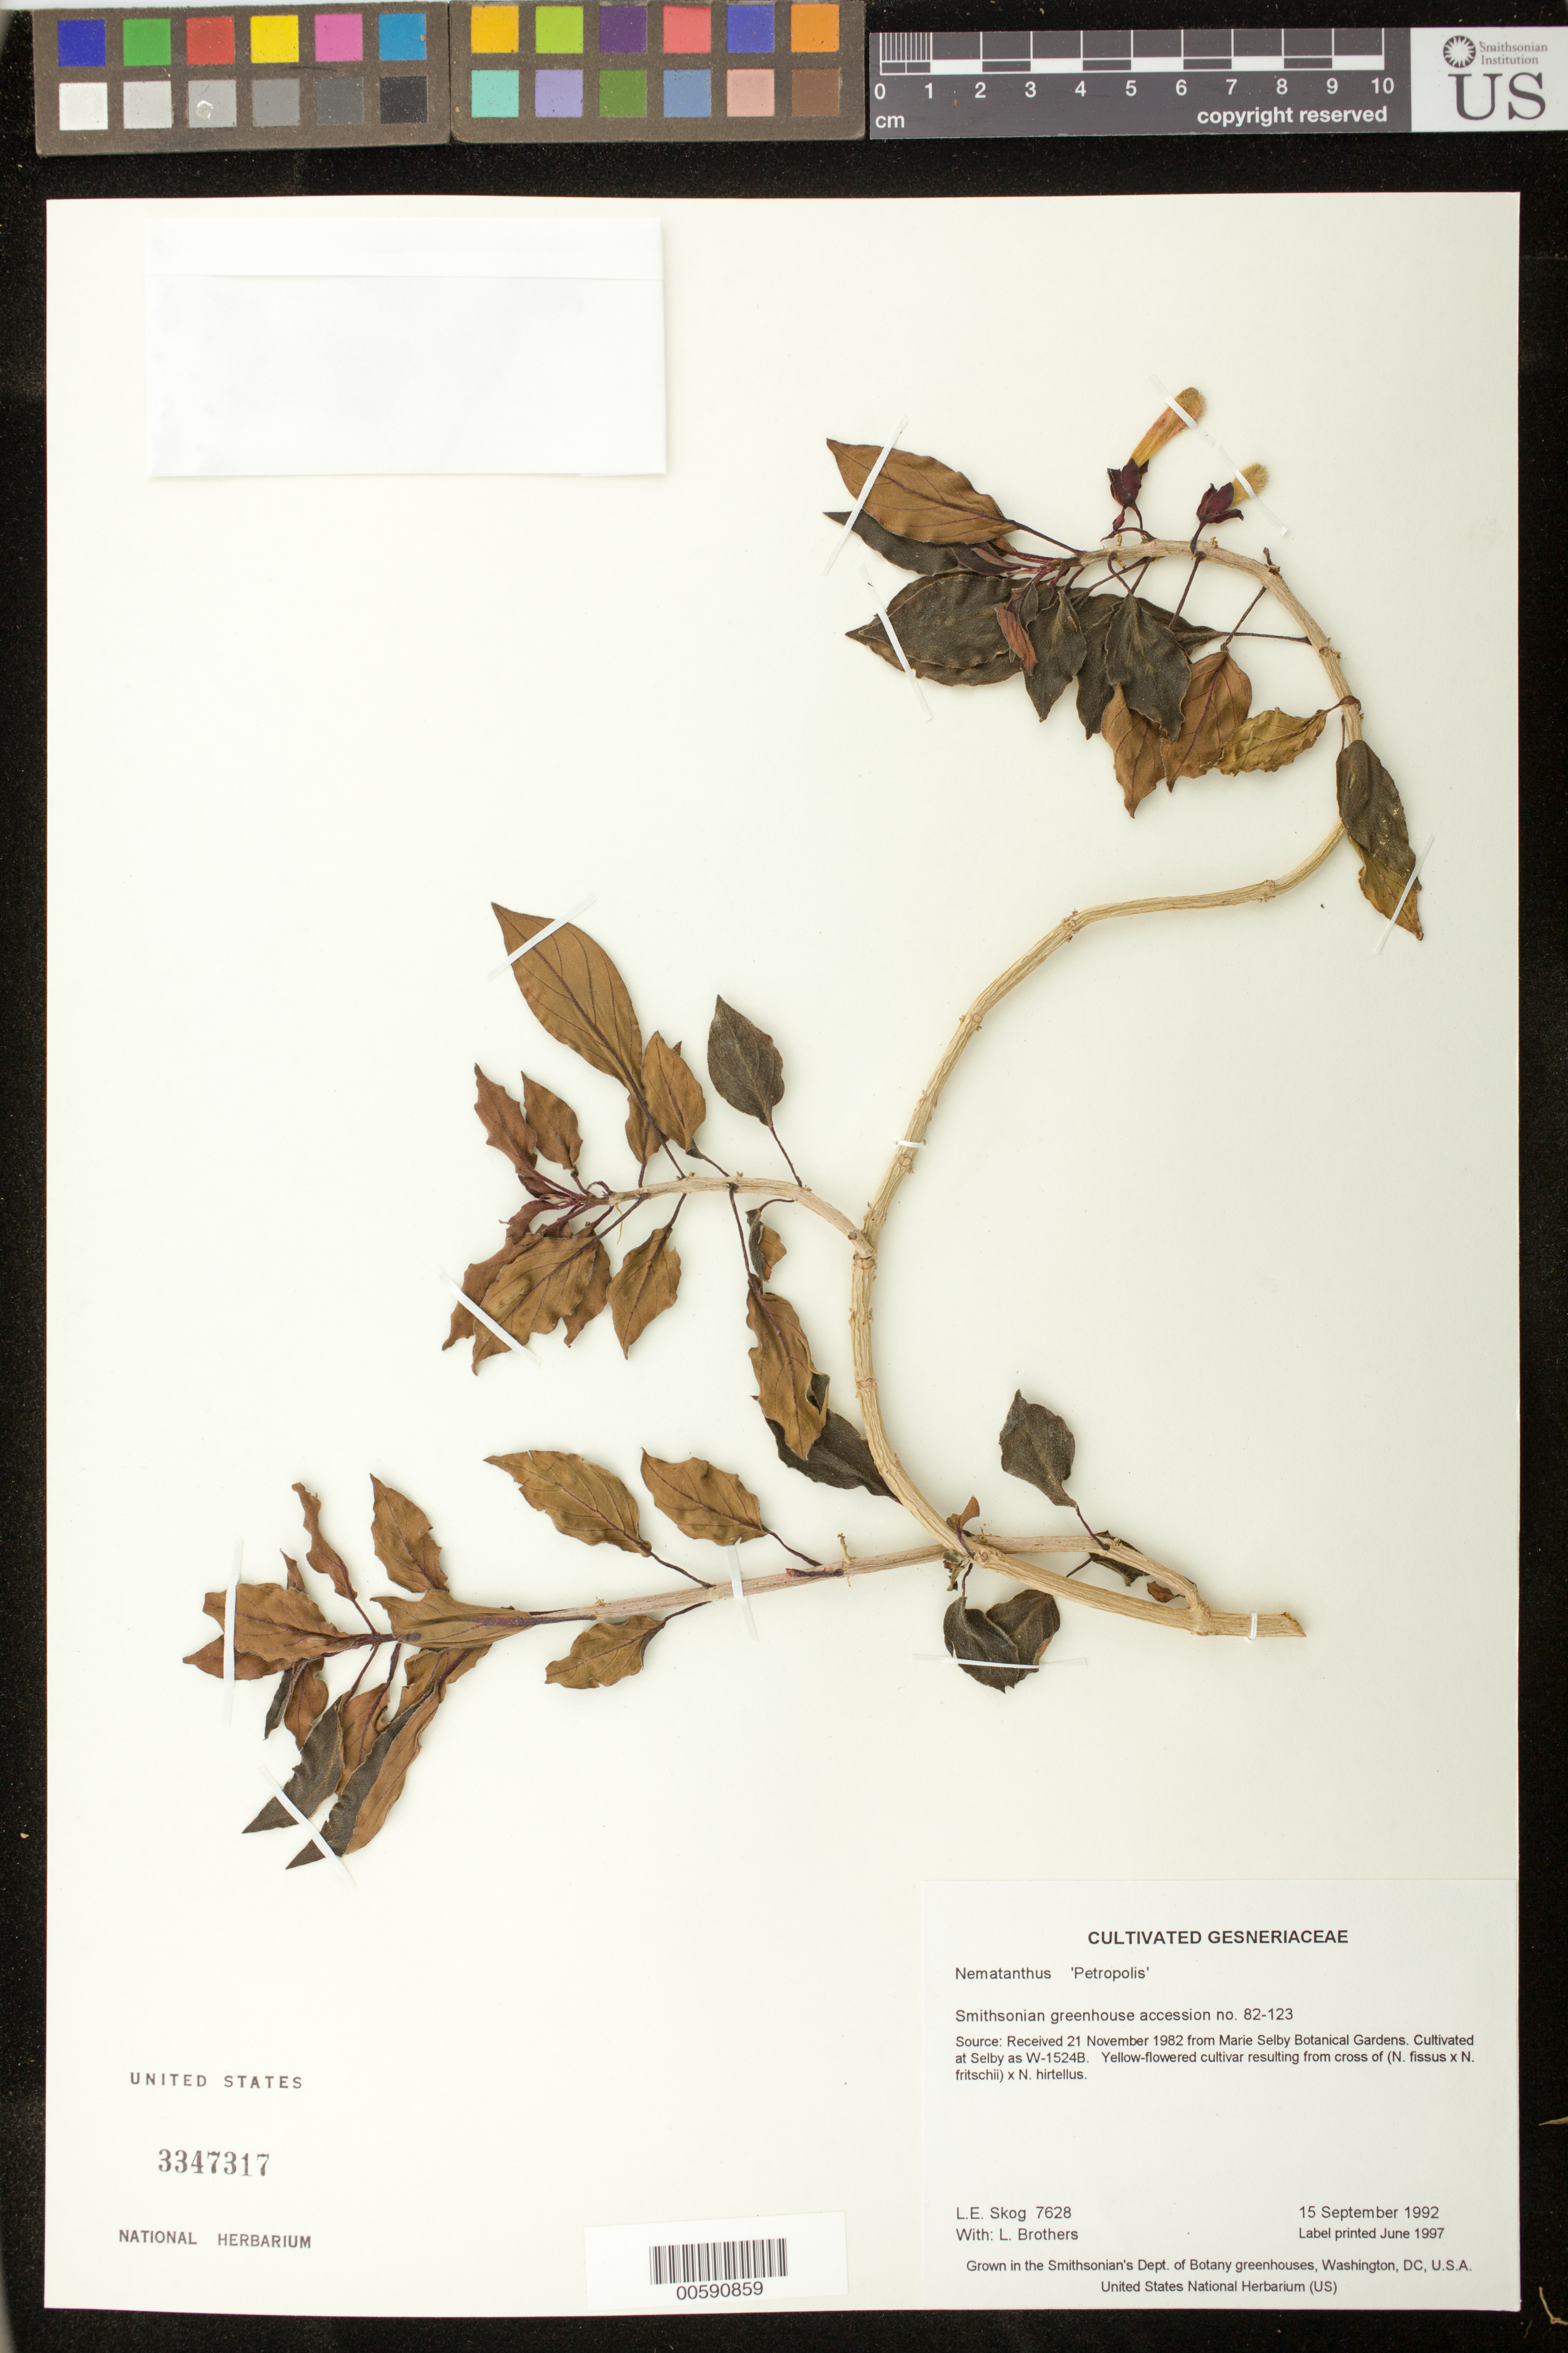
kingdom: Plantae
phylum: Tracheophyta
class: Magnoliopsida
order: Lamiales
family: Gesneriaceae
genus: Nematanthus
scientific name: Nematanthus 'Petropolis'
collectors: L. E. Skog & L. Brothers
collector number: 7628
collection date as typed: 15 Sep 1992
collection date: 1992-09-15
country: United States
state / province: District of Columbia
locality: Grown in the Smithsonian's Dept. of Botany greenhouses, Washington, DC, U.S.A.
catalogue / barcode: US 3347317